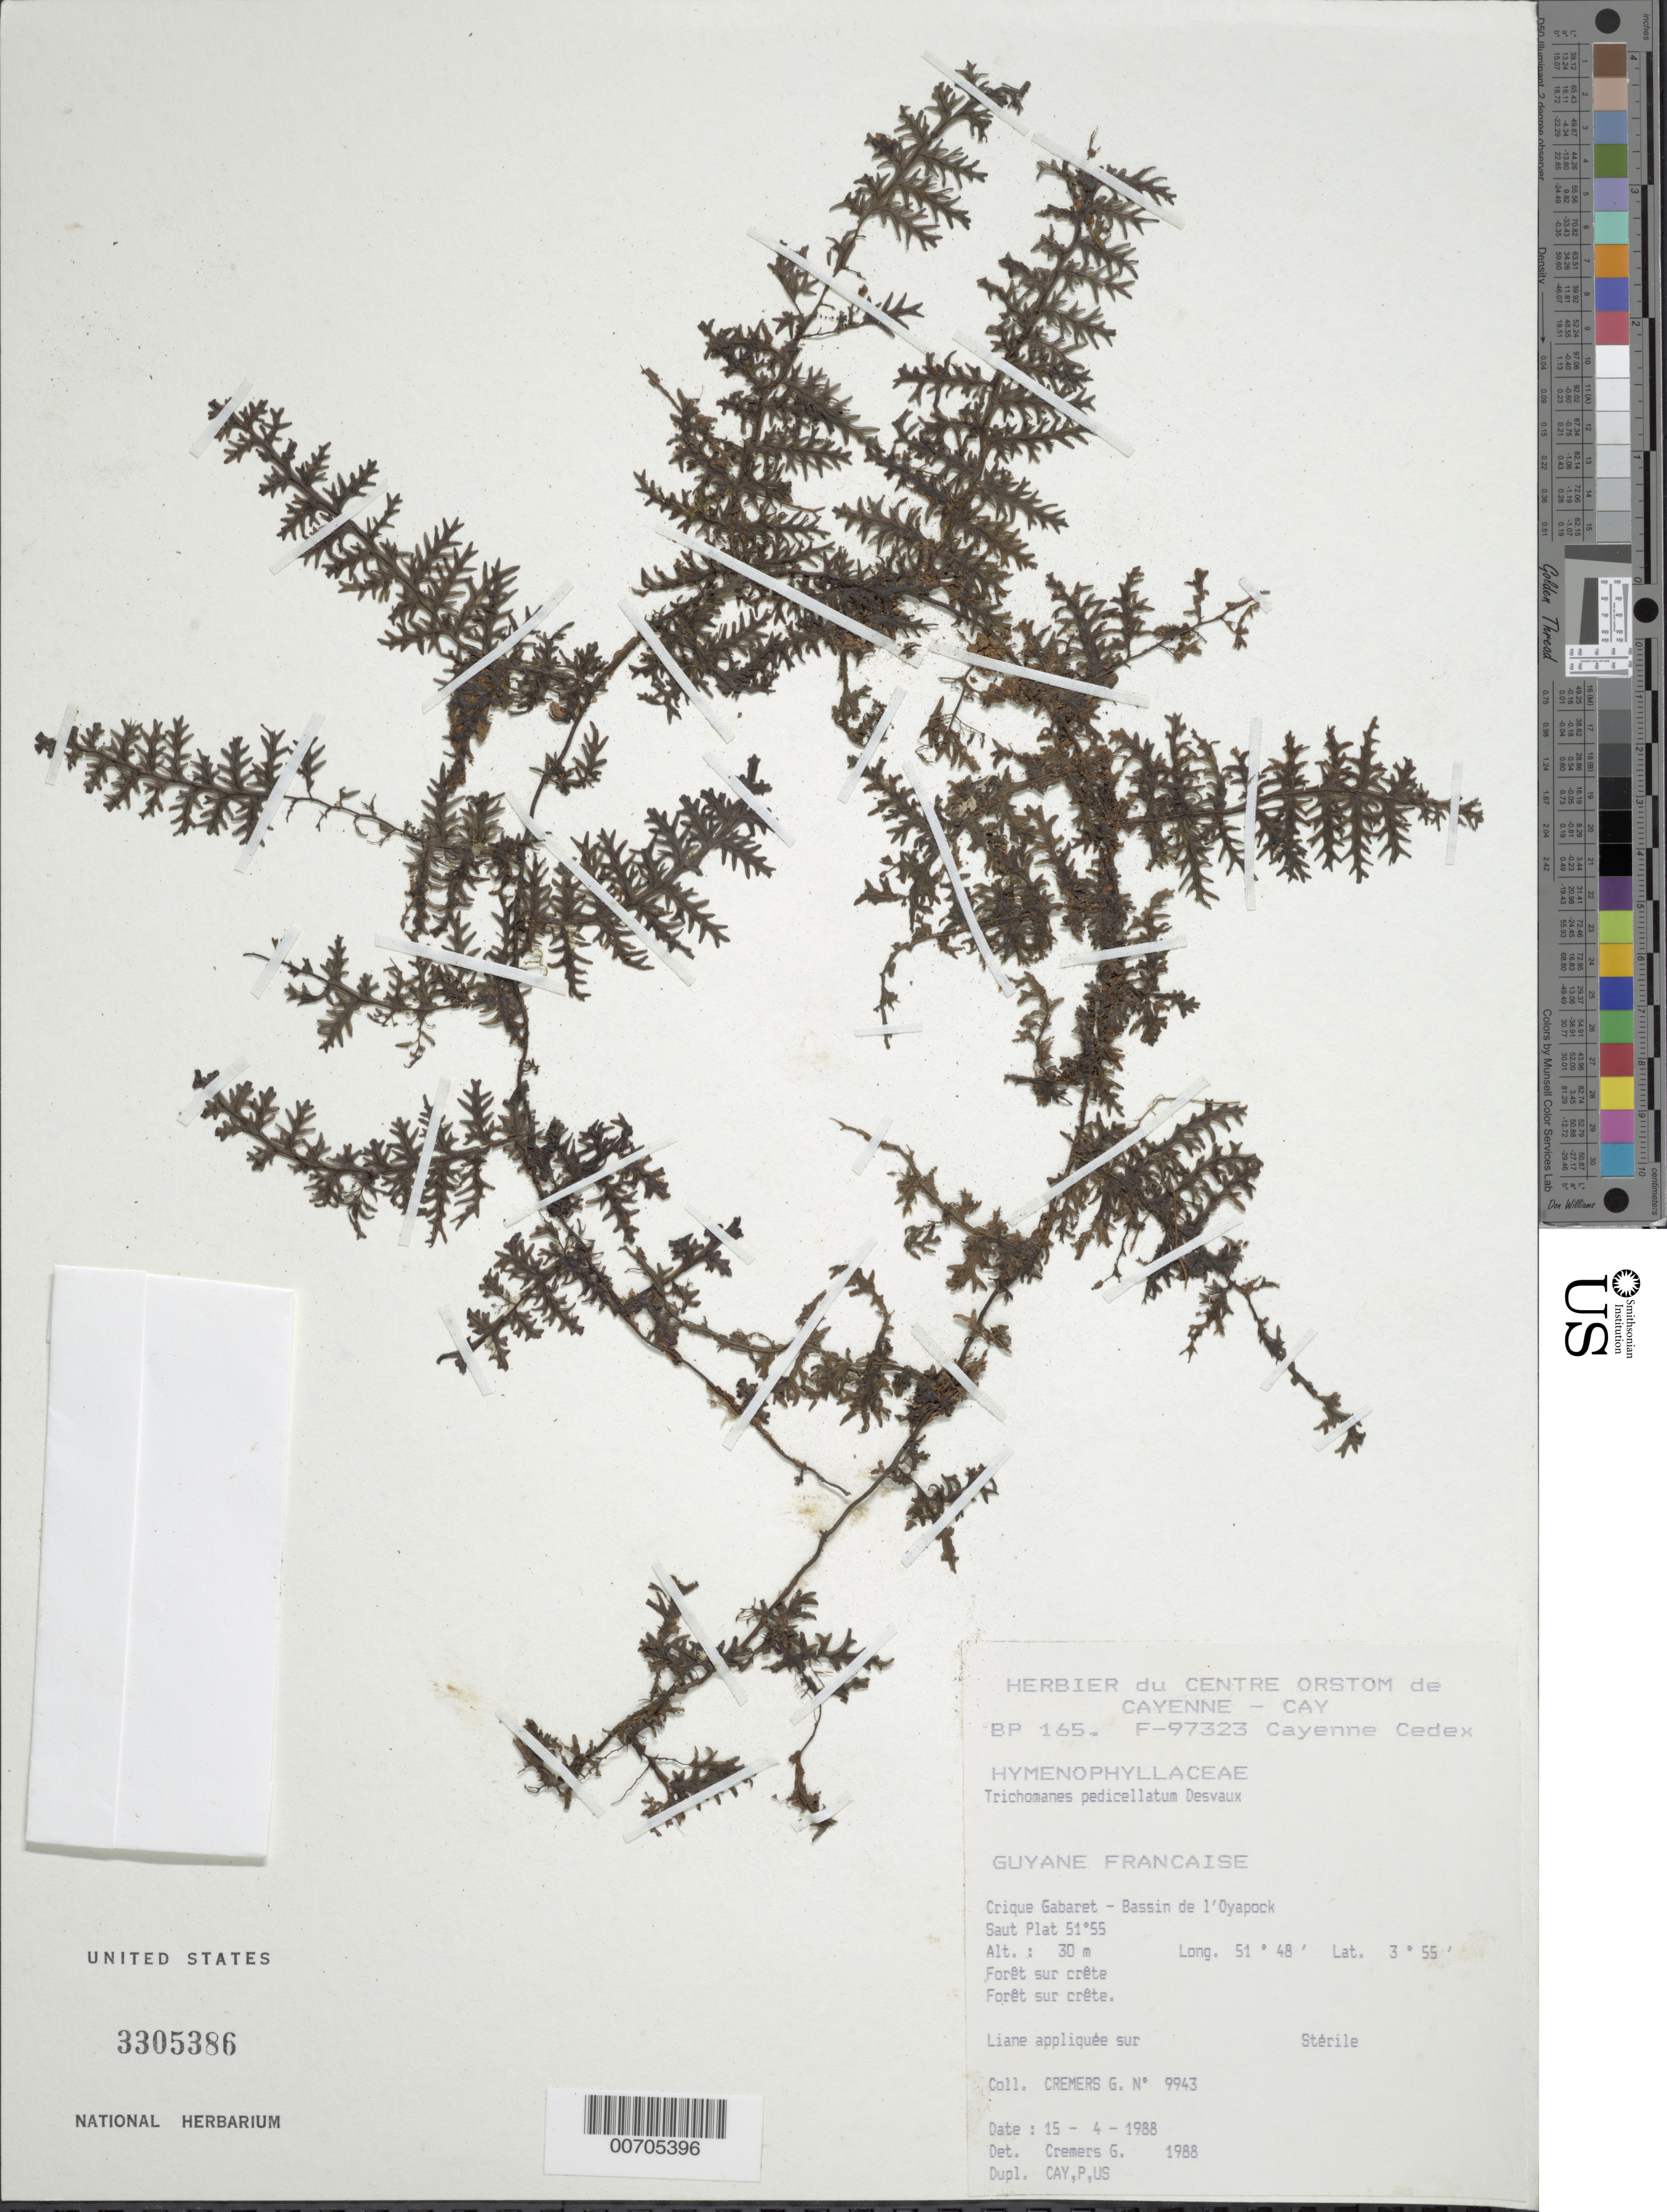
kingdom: Plantae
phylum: Tracheophyta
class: Polypodiopsida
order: Hymenophyllales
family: Hymenophyllaceae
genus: Trichomanes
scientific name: Trichomanes pedicellatum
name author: Desv.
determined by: Cremers, Georges A.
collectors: G. Cremers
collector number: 9943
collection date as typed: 15-Apr-88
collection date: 1988-04-15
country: French Guiana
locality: Crique Gabaret, Bassin de l'Oyapock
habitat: Forest sur crete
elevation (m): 30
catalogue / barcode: US 3305386